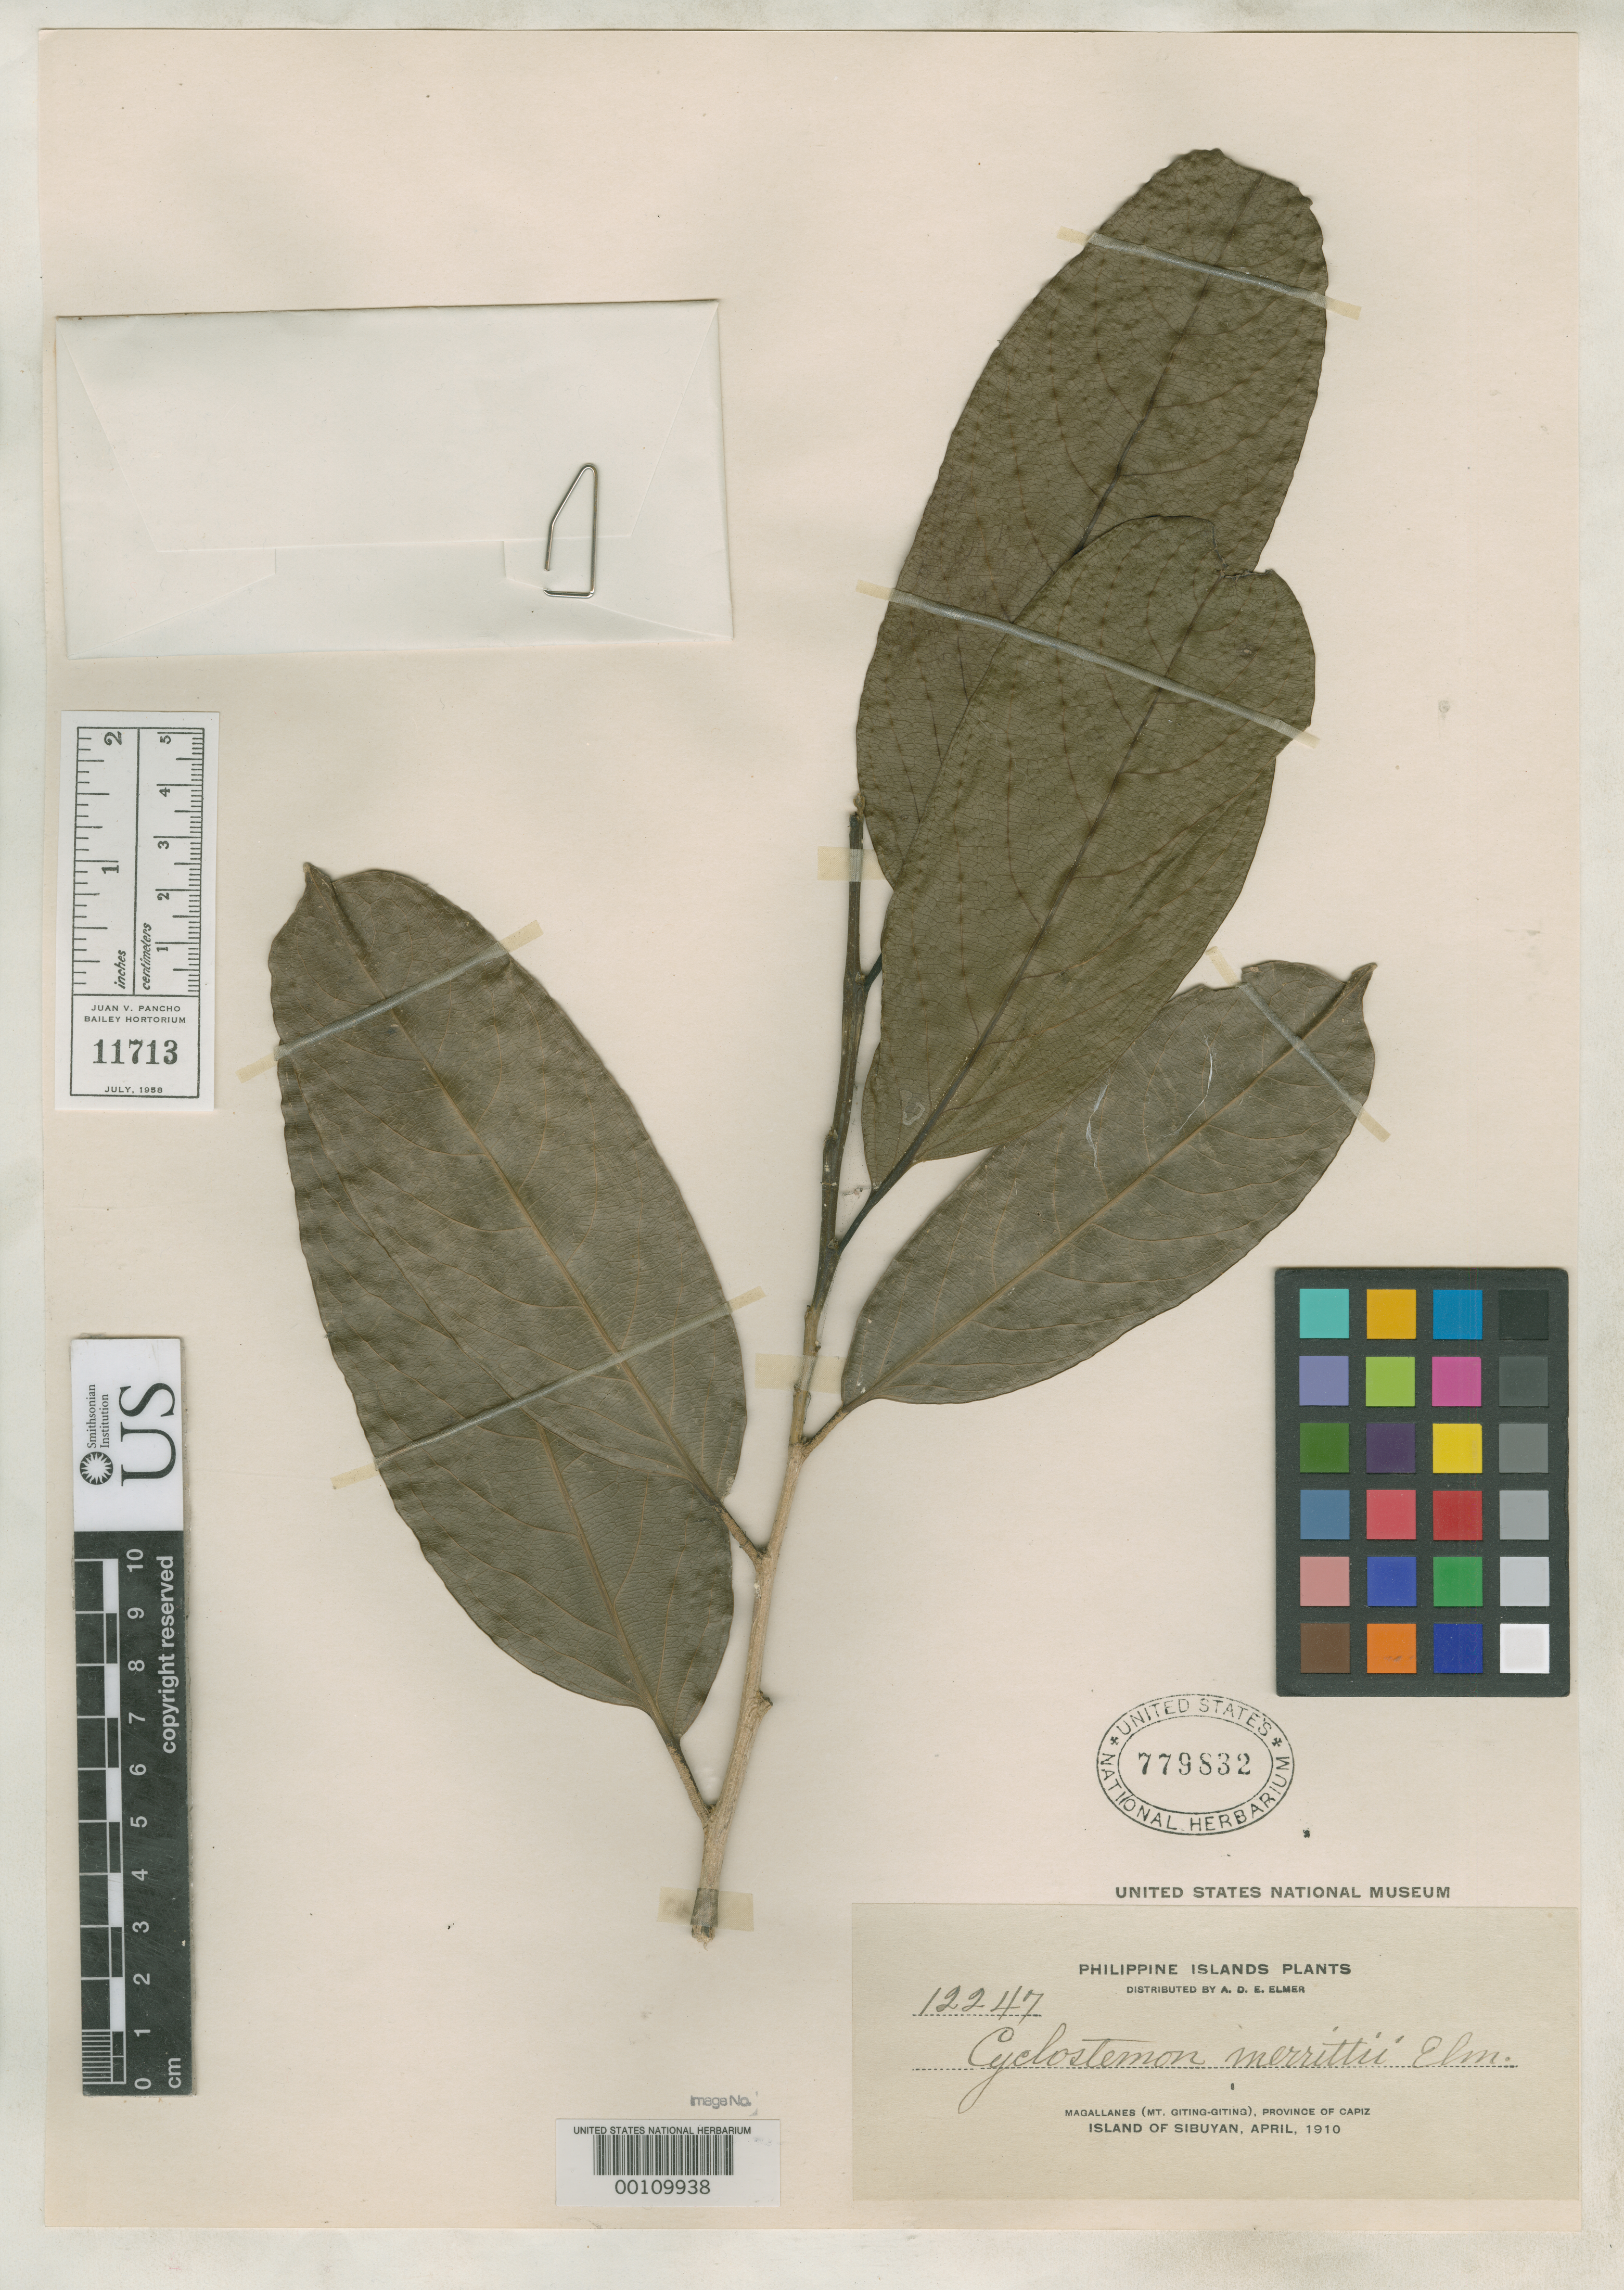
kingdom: Plantae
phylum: Tracheophyta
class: Magnoliopsida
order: Malpighiales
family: Putranjivaceae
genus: Cyclostemon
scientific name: Cyclostemon merrittii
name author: Elmer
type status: Isotype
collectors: A. D. E. Elmer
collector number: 12247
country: Philippines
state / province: Mimaropa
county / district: Romblon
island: Sibuyan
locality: Magallanes, Mt. Giting-Giting.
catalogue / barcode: US 779832